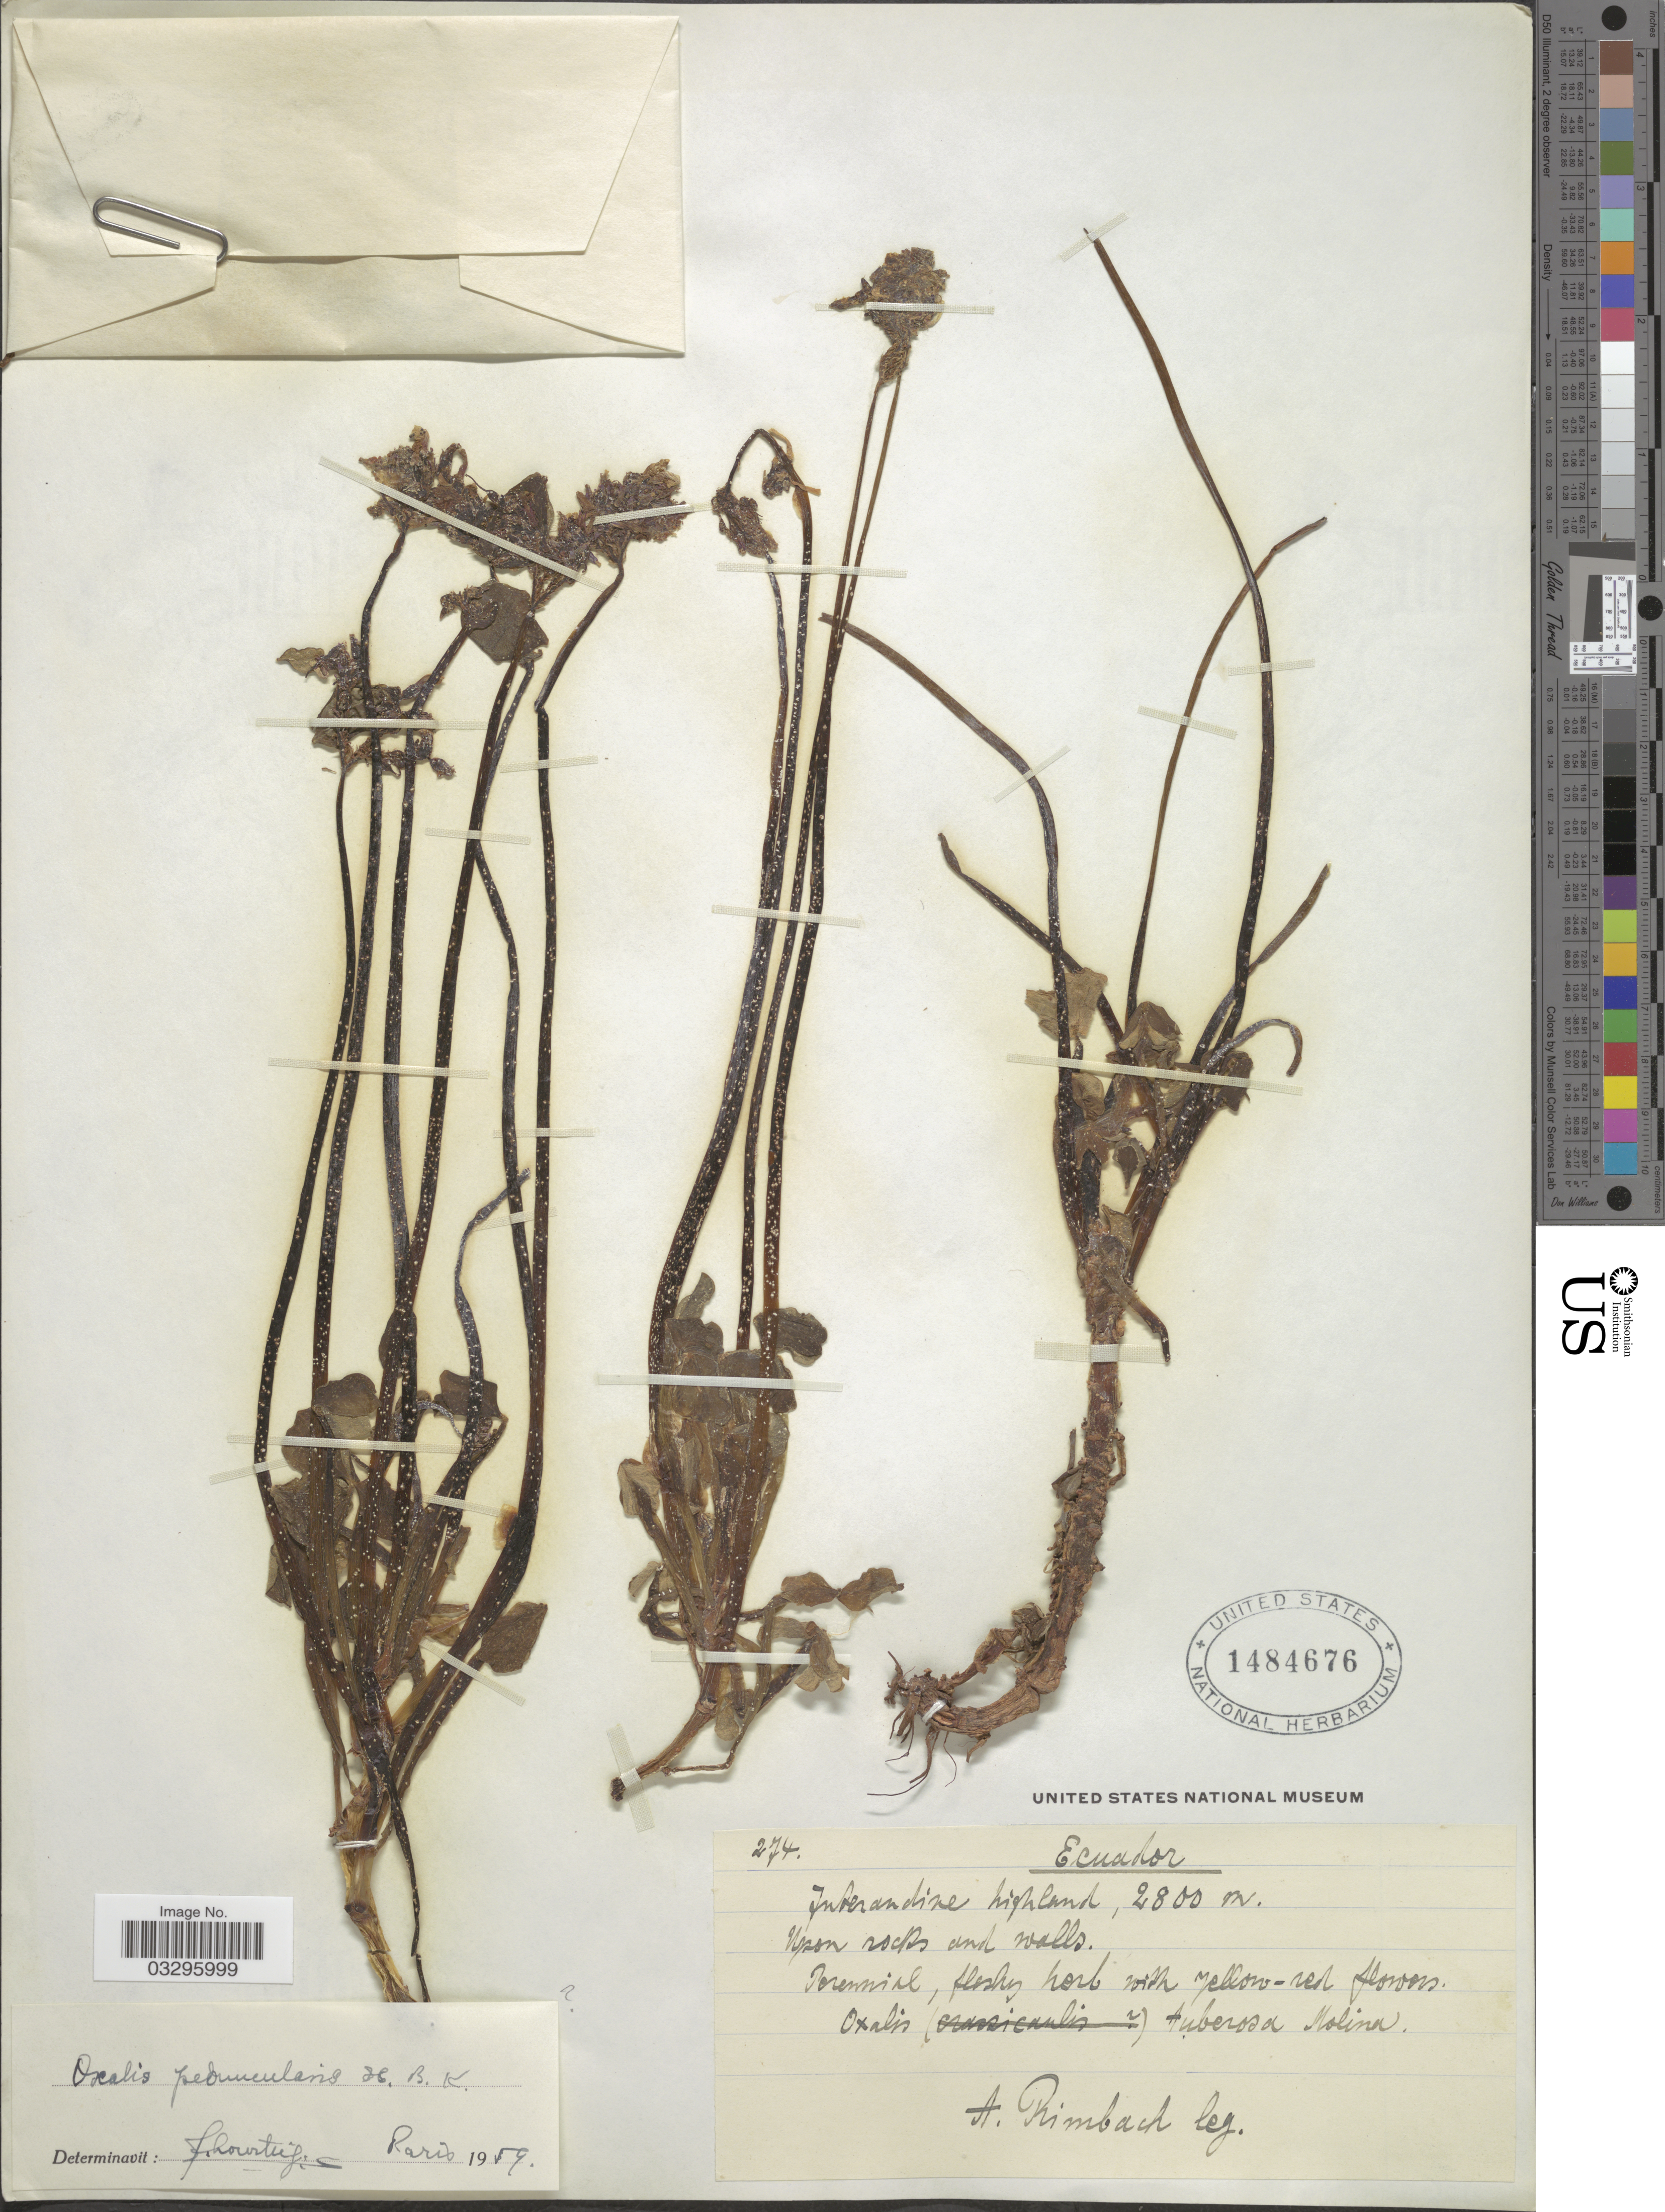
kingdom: Plantae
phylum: Tracheophyta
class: Magnoliopsida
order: Oxalidales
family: Oxalidaceae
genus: Oxalis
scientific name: Oxalis peduncularis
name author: Kunth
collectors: A. Rimbach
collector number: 274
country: Ecuador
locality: Interandine highland.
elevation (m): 2800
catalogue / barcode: US 1484676